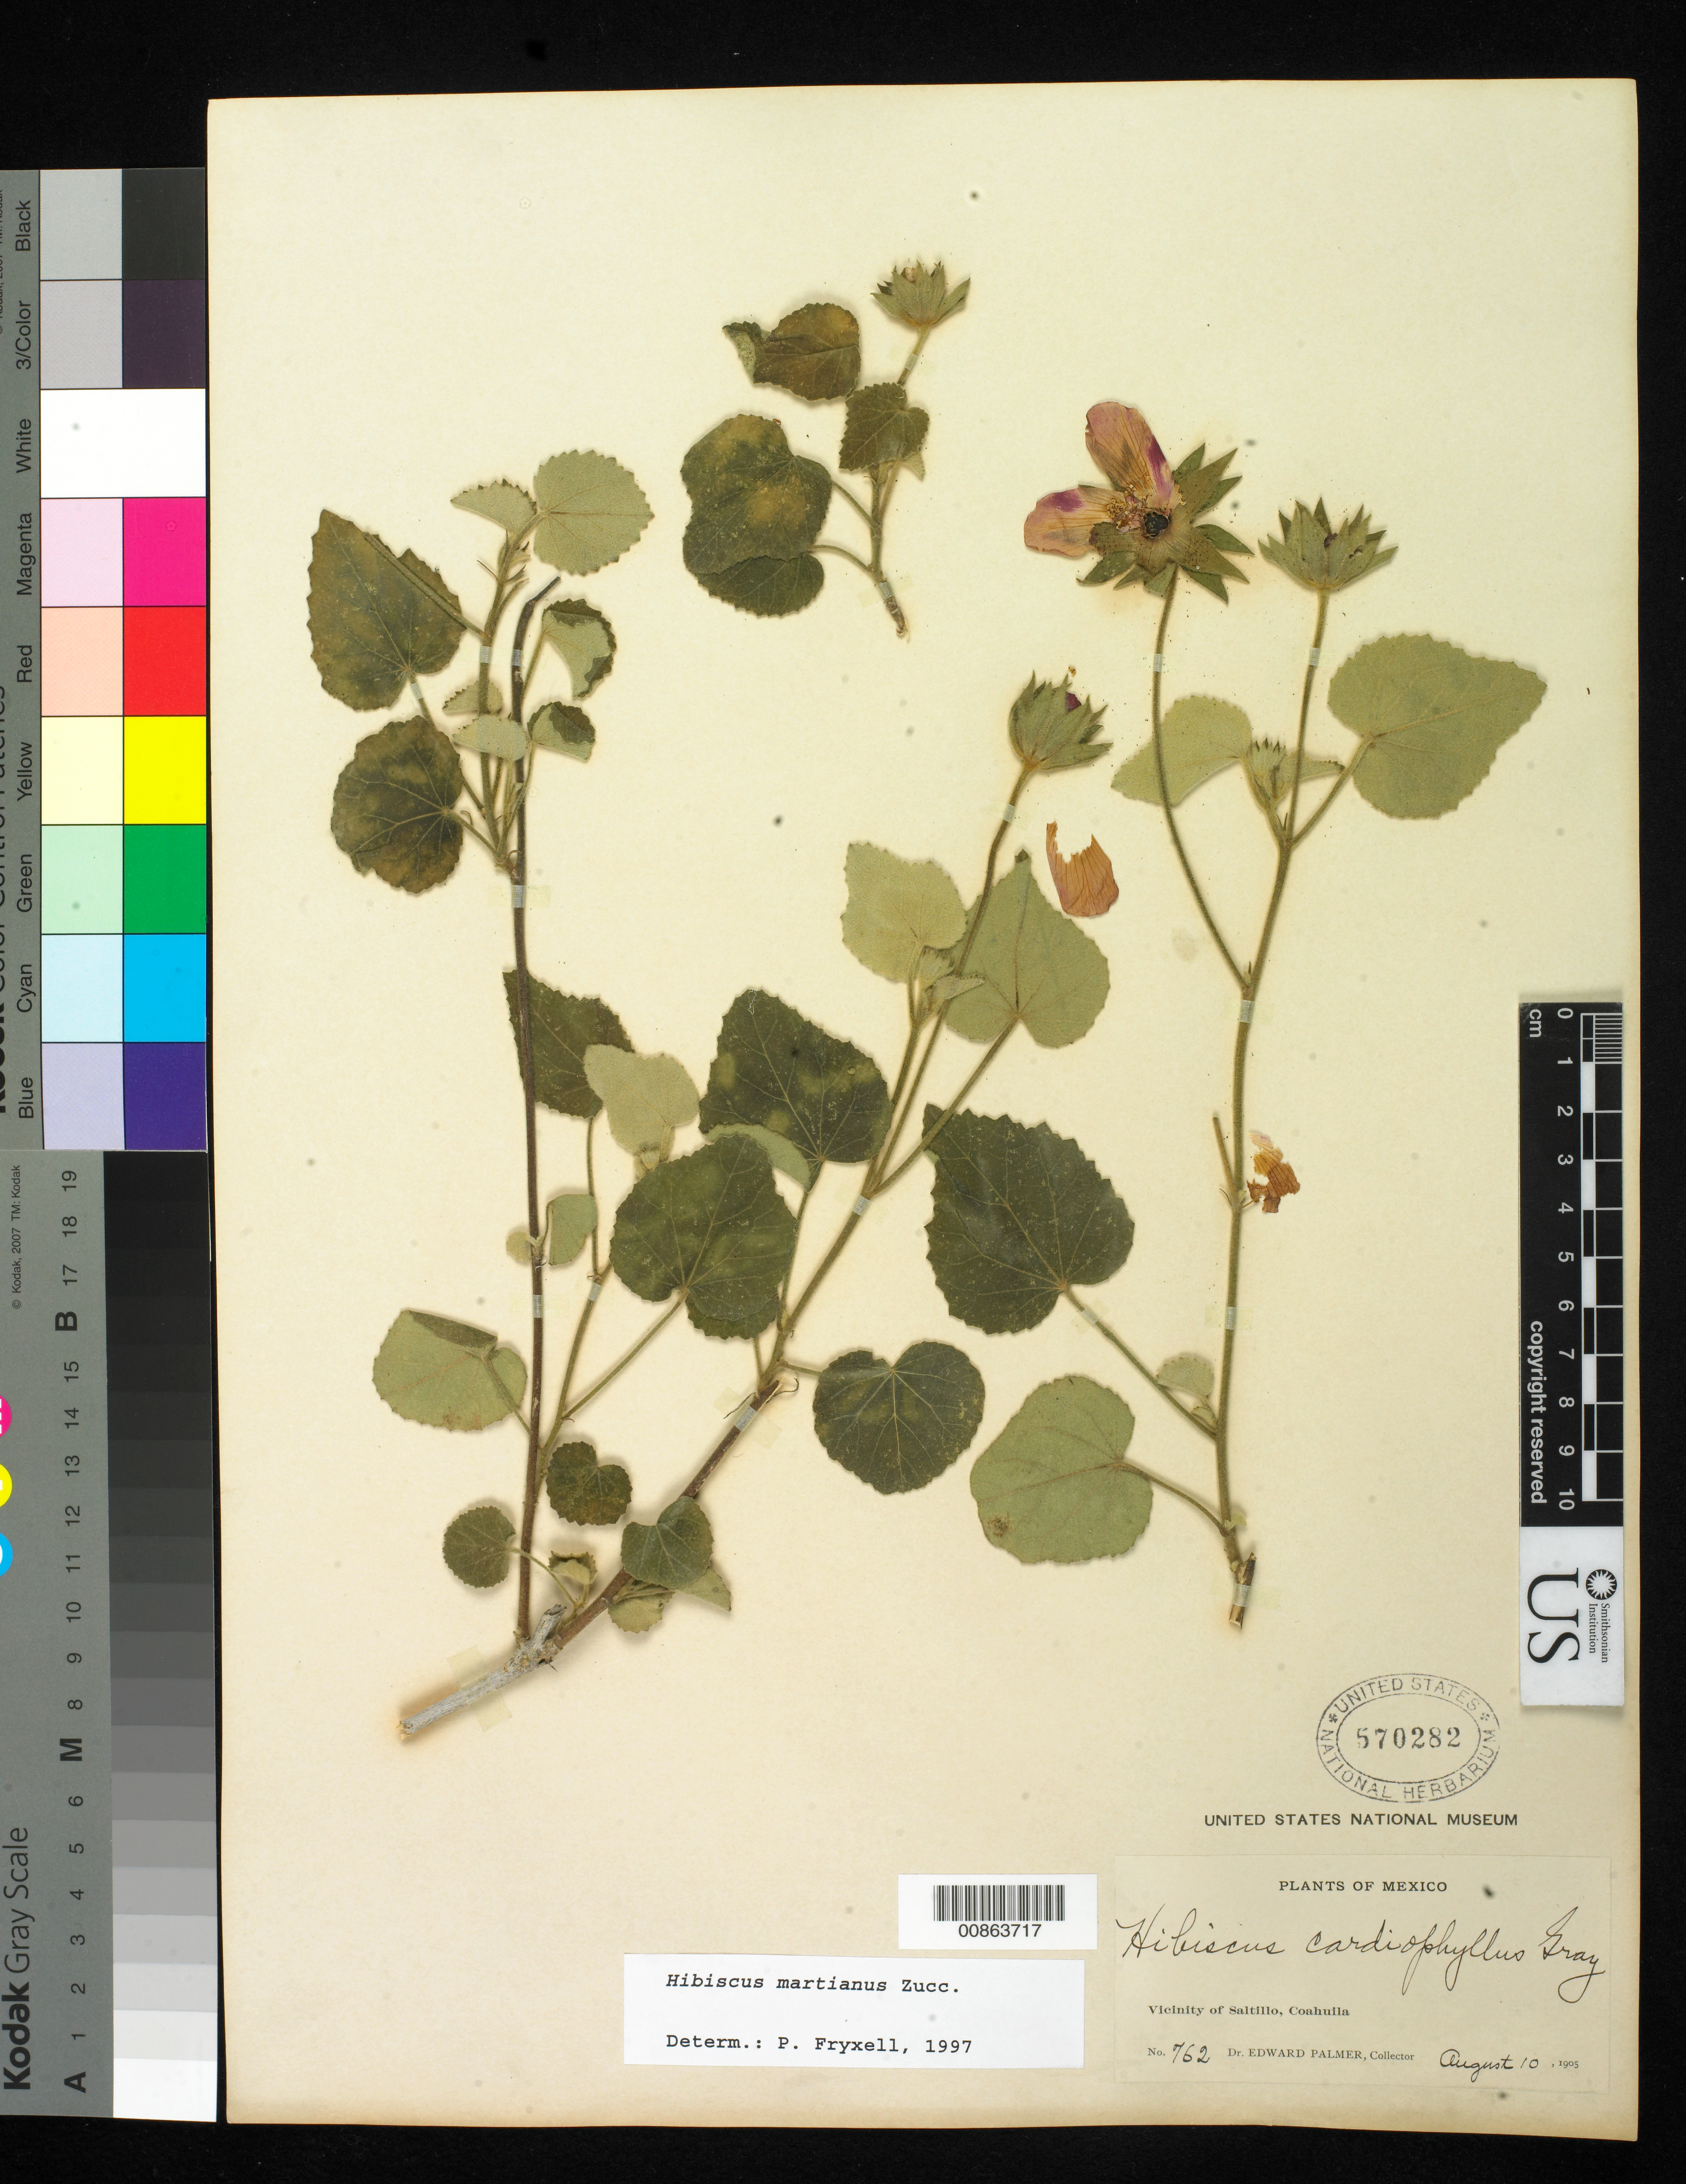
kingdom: Plantae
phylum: Tracheophyta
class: Magnoliopsida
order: Malvales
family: Malvaceae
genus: Hibiscus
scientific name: Hibiscus martianus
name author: Zucc.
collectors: E. Palmer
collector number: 762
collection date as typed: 10 Aug 1905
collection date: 1905-08-10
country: Mexico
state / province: Coahuila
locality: Vicinity of Saltillo, Coahuila.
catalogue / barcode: US 570282